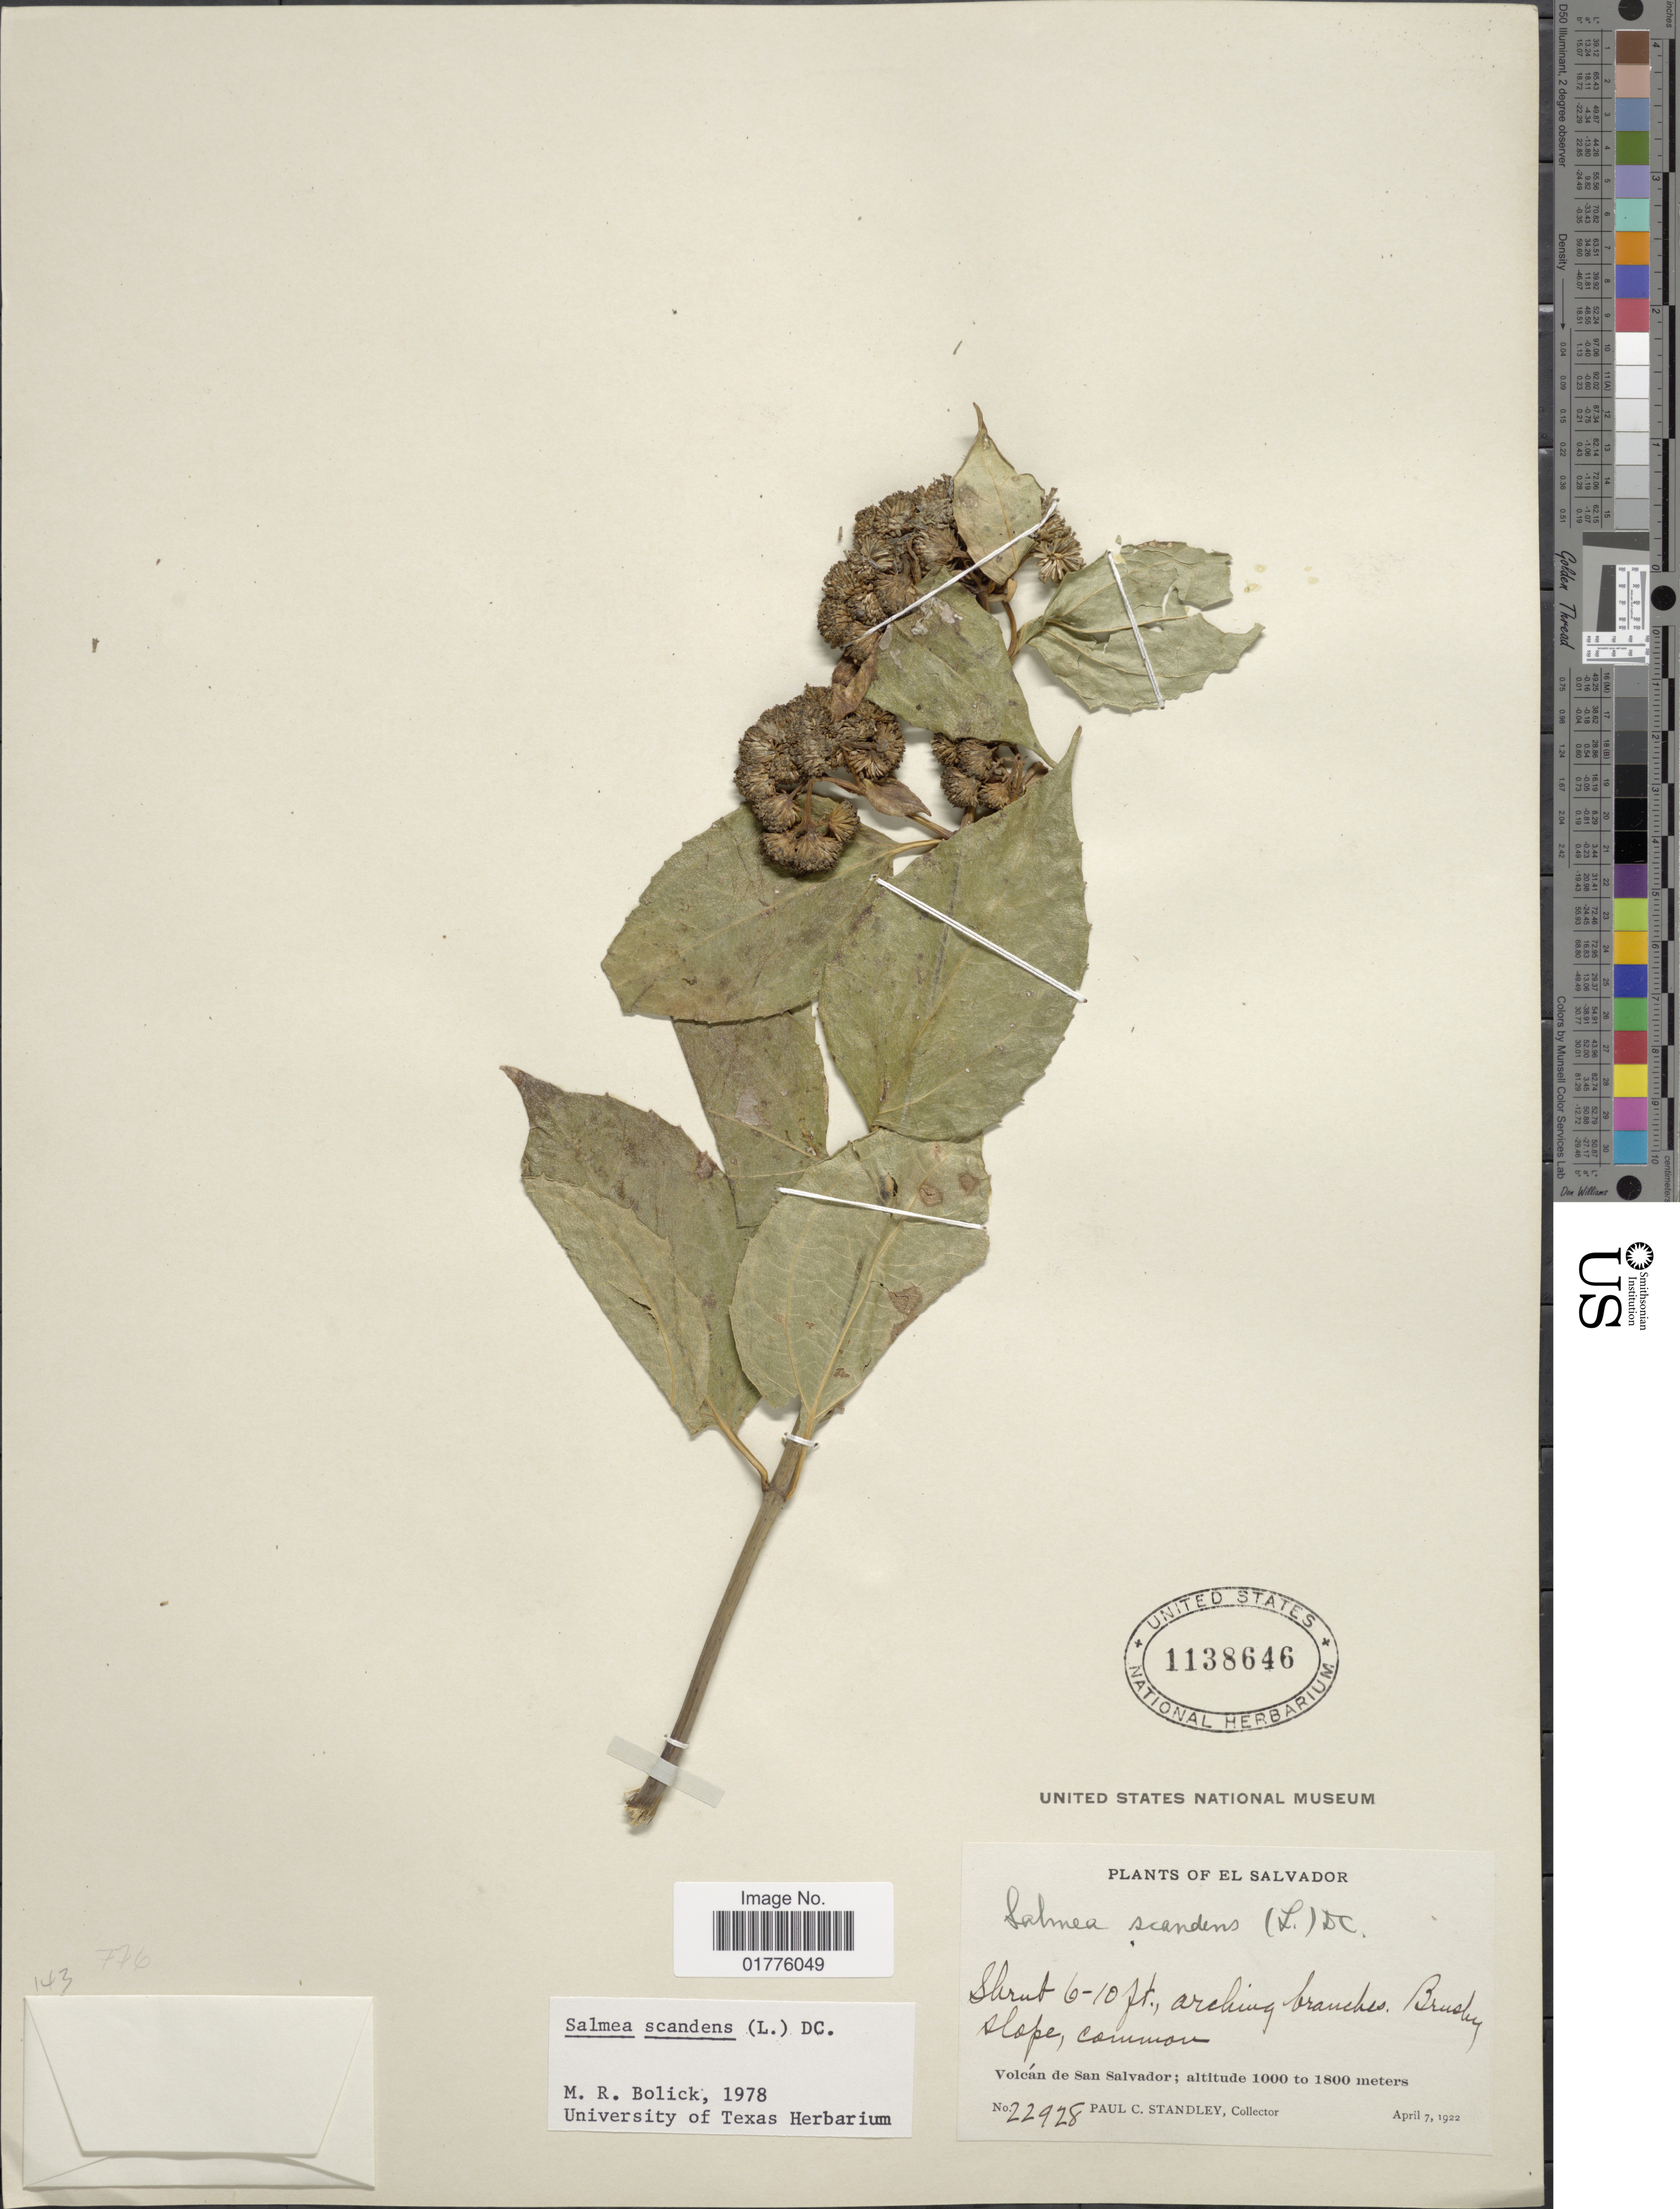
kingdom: Plantae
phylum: Tracheophyta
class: Magnoliopsida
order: Asterales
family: Asteraceae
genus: Salmea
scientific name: Salmea scandens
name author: (L.) DC.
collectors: P. C. Standley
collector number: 22928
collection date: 1922-04-07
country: Bahamas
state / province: San Salvador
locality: Volcan de San Salvador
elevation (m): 1000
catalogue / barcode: US 1138646